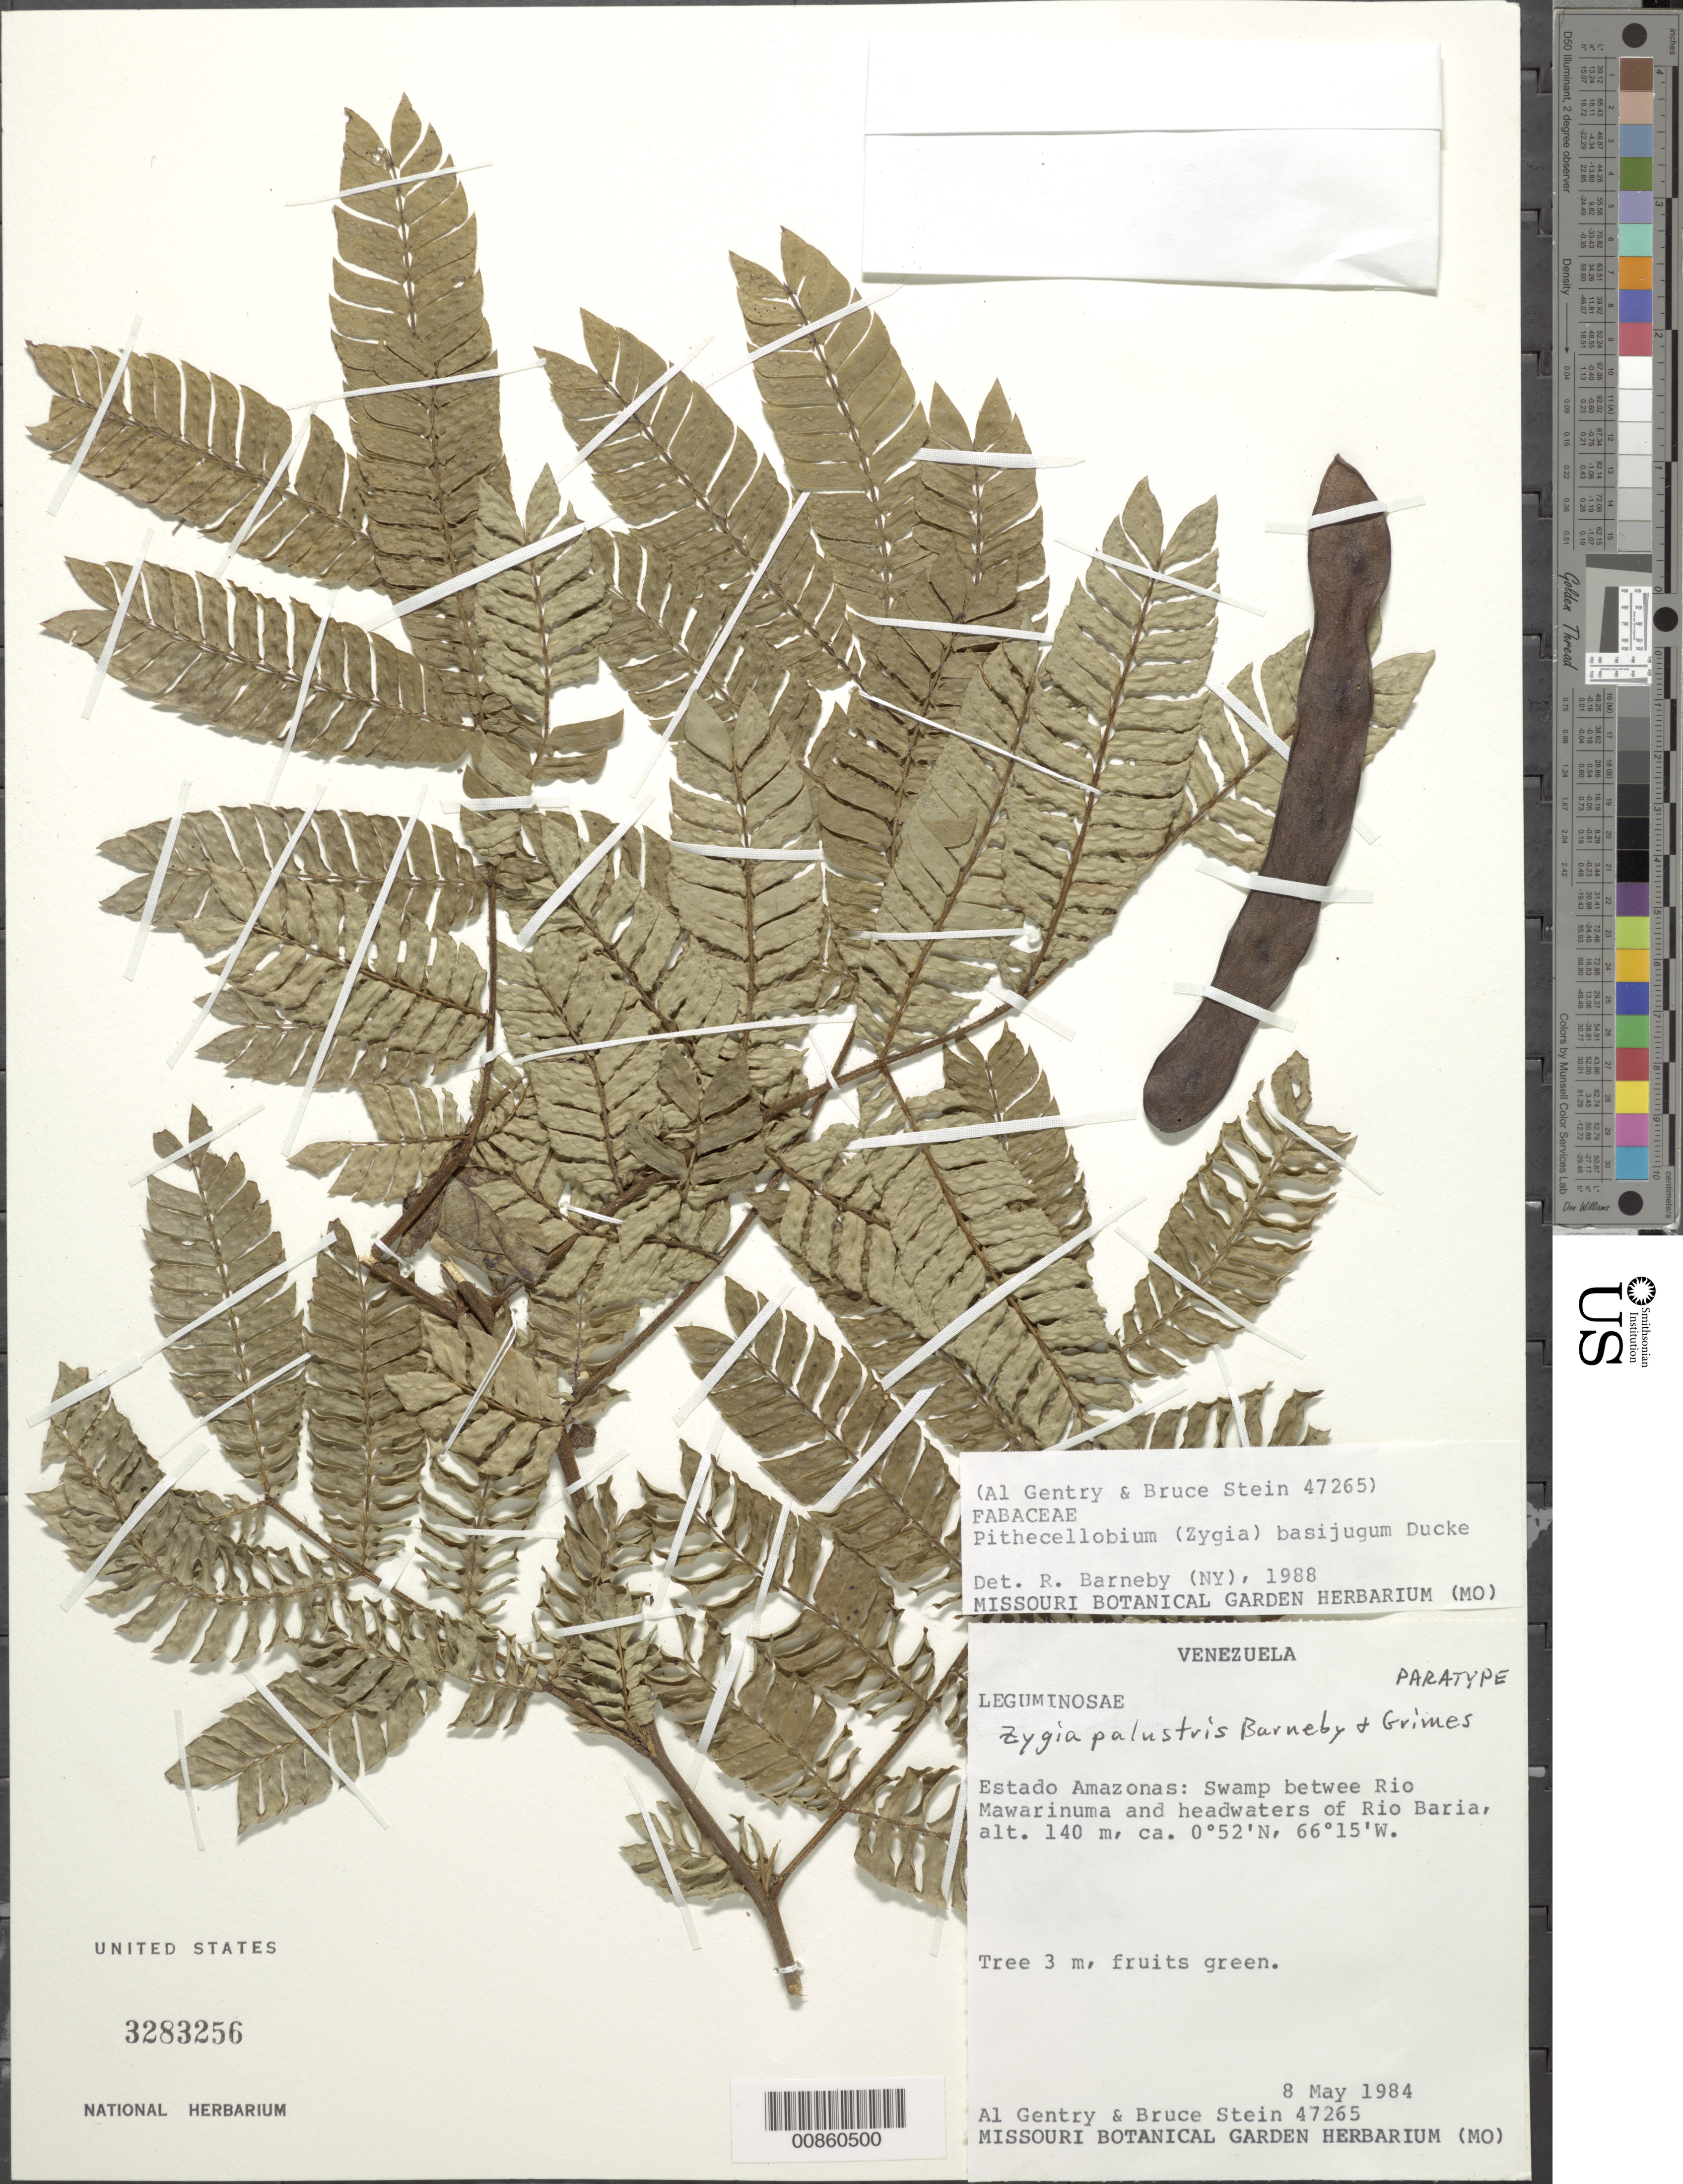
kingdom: Plantae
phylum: Tracheophyta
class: Magnoliopsida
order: Fabales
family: Fabaceae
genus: Zygia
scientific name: Zygia palustris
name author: Barneby & J.W. Grimes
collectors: A. H. Gentry & B. Stein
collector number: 47265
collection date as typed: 8-May-84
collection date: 1984-05-08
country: Venezuela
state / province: Amazonas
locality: Río Mawarinuma to headwaters of Río Baria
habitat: Swamp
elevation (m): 140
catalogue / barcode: US 3283256